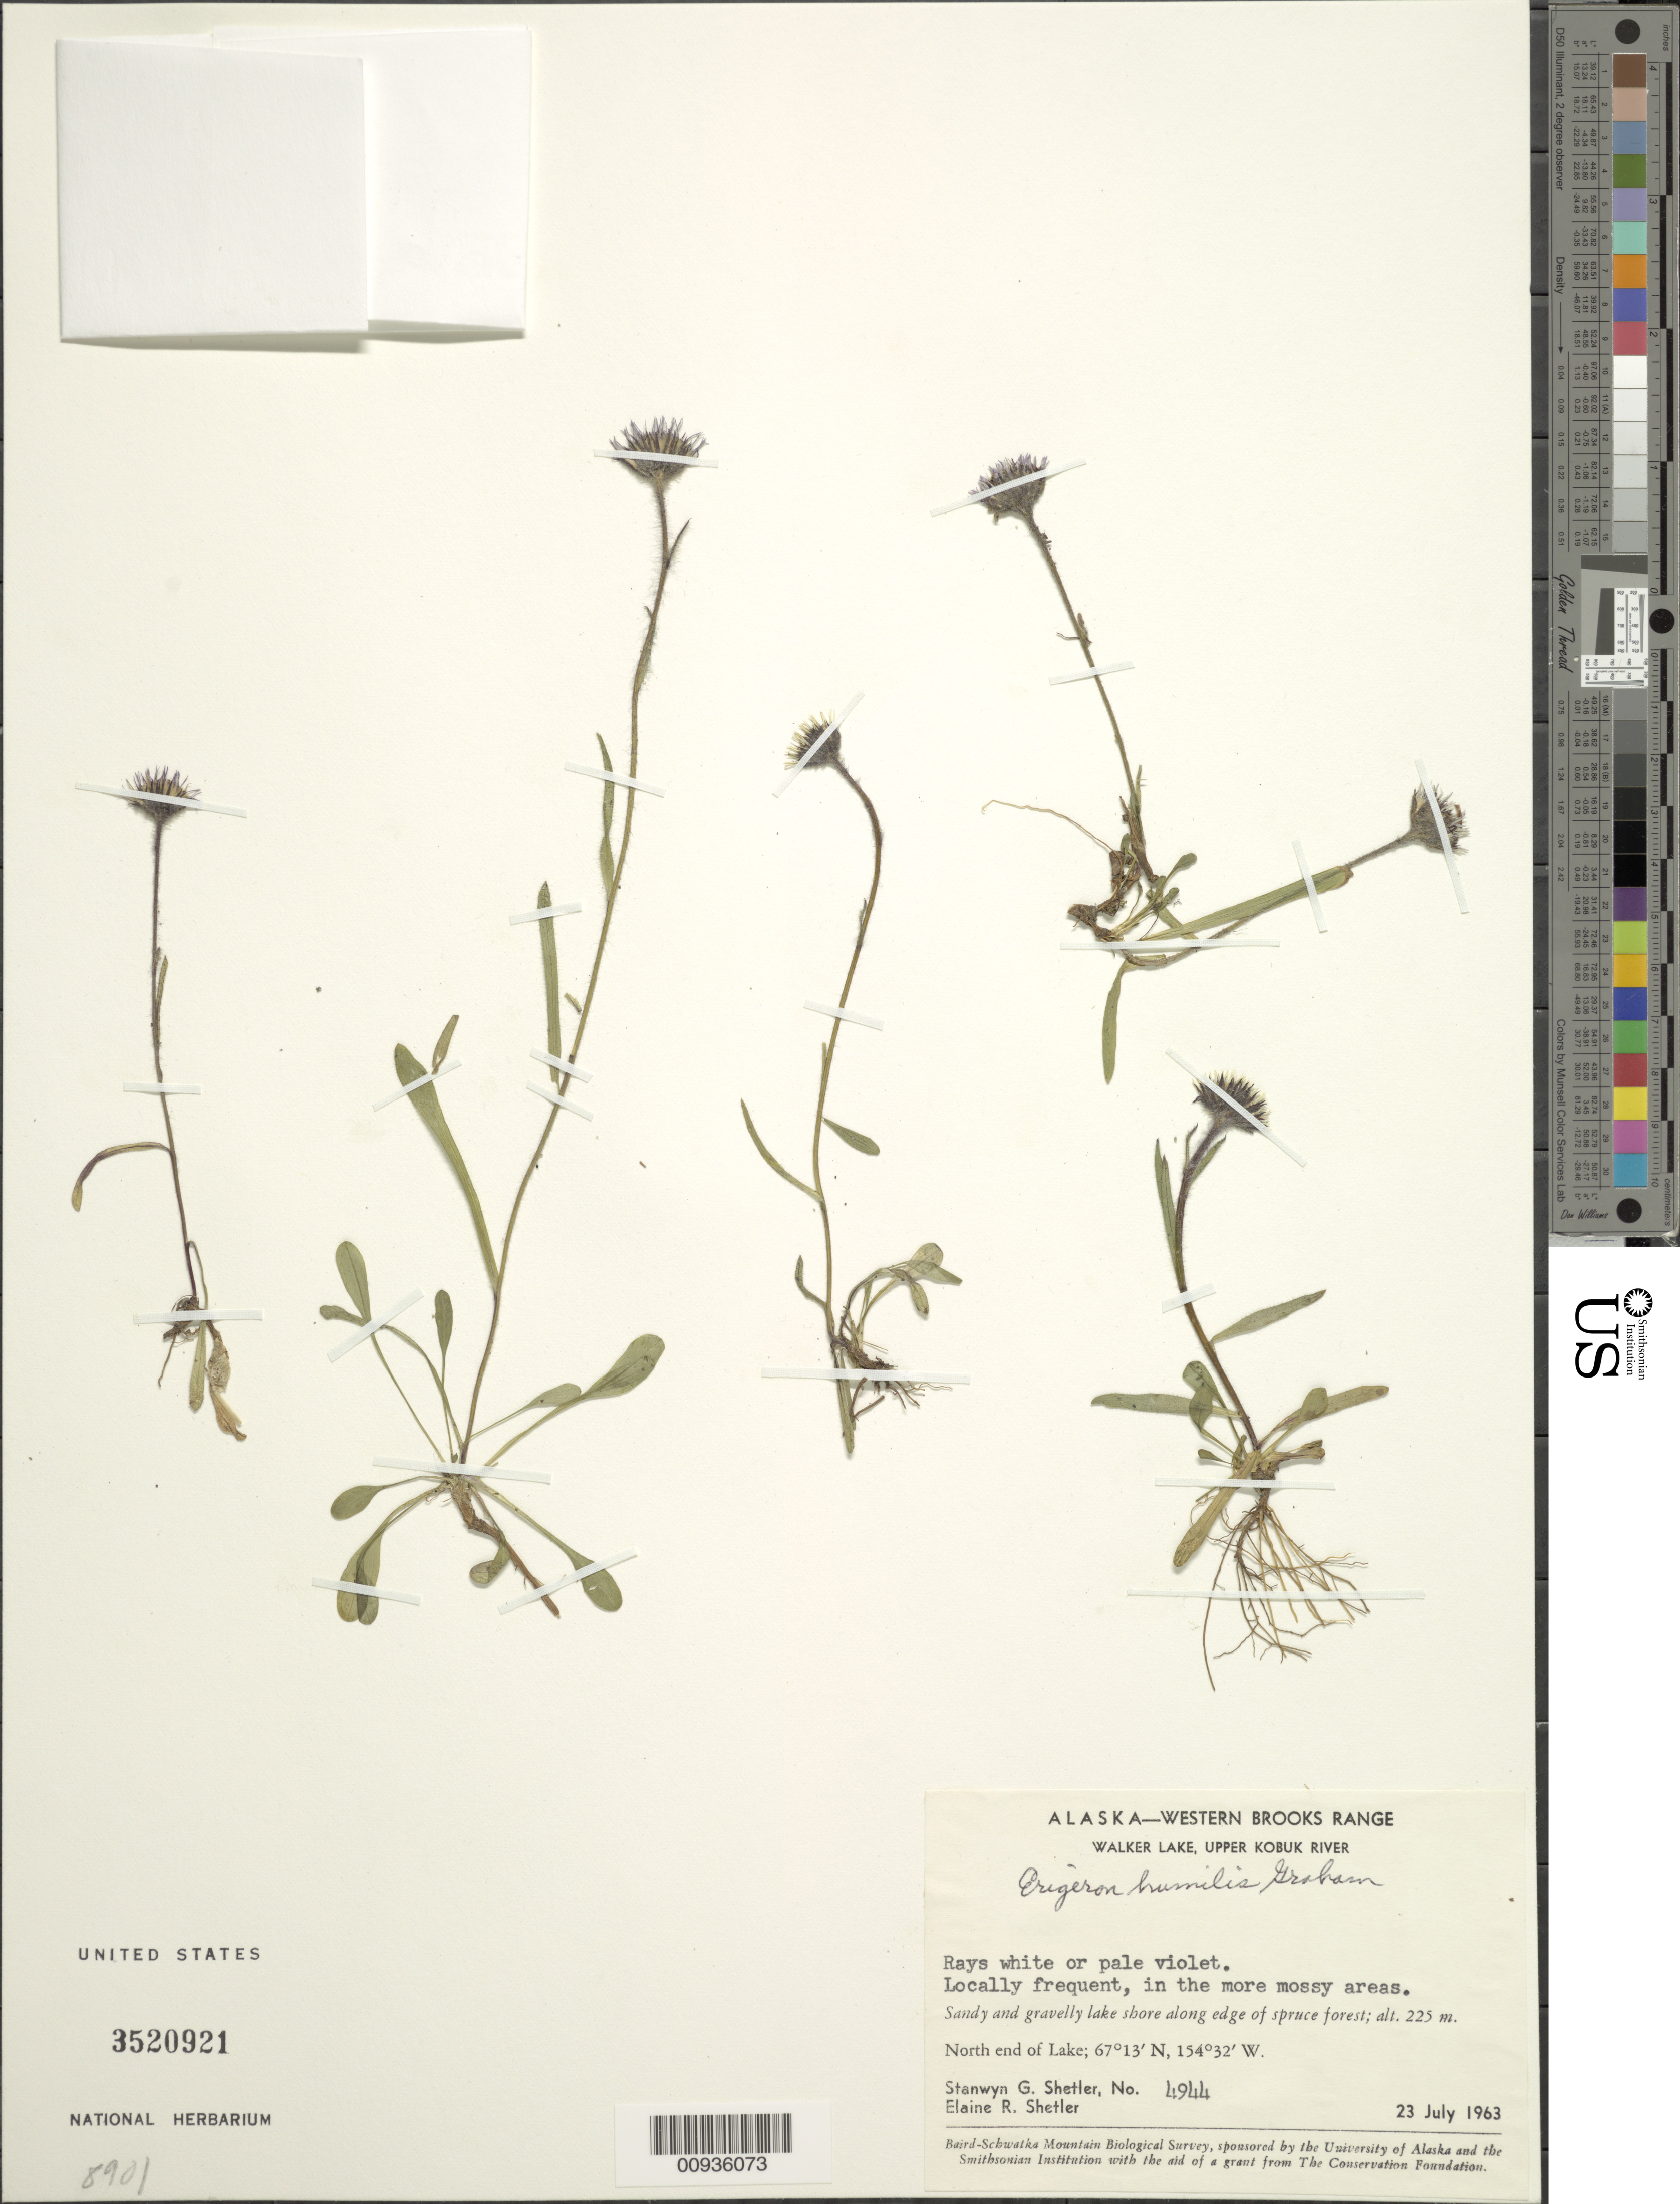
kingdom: Plantae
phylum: Tracheophyta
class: Magnoliopsida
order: Asterales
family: Asteraceae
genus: Erigeron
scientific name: Erigeron humilis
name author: Graham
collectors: S. Shetler & E. R. Shetler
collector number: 4944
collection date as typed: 23 Jul 1963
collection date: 1963-07-23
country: United States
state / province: Alaska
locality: North end of Walker Lake. Western Brooks Range, Upper Kobuk River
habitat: Sandy and gravelly lake shore along edge of spruce forest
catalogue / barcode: US 3520921